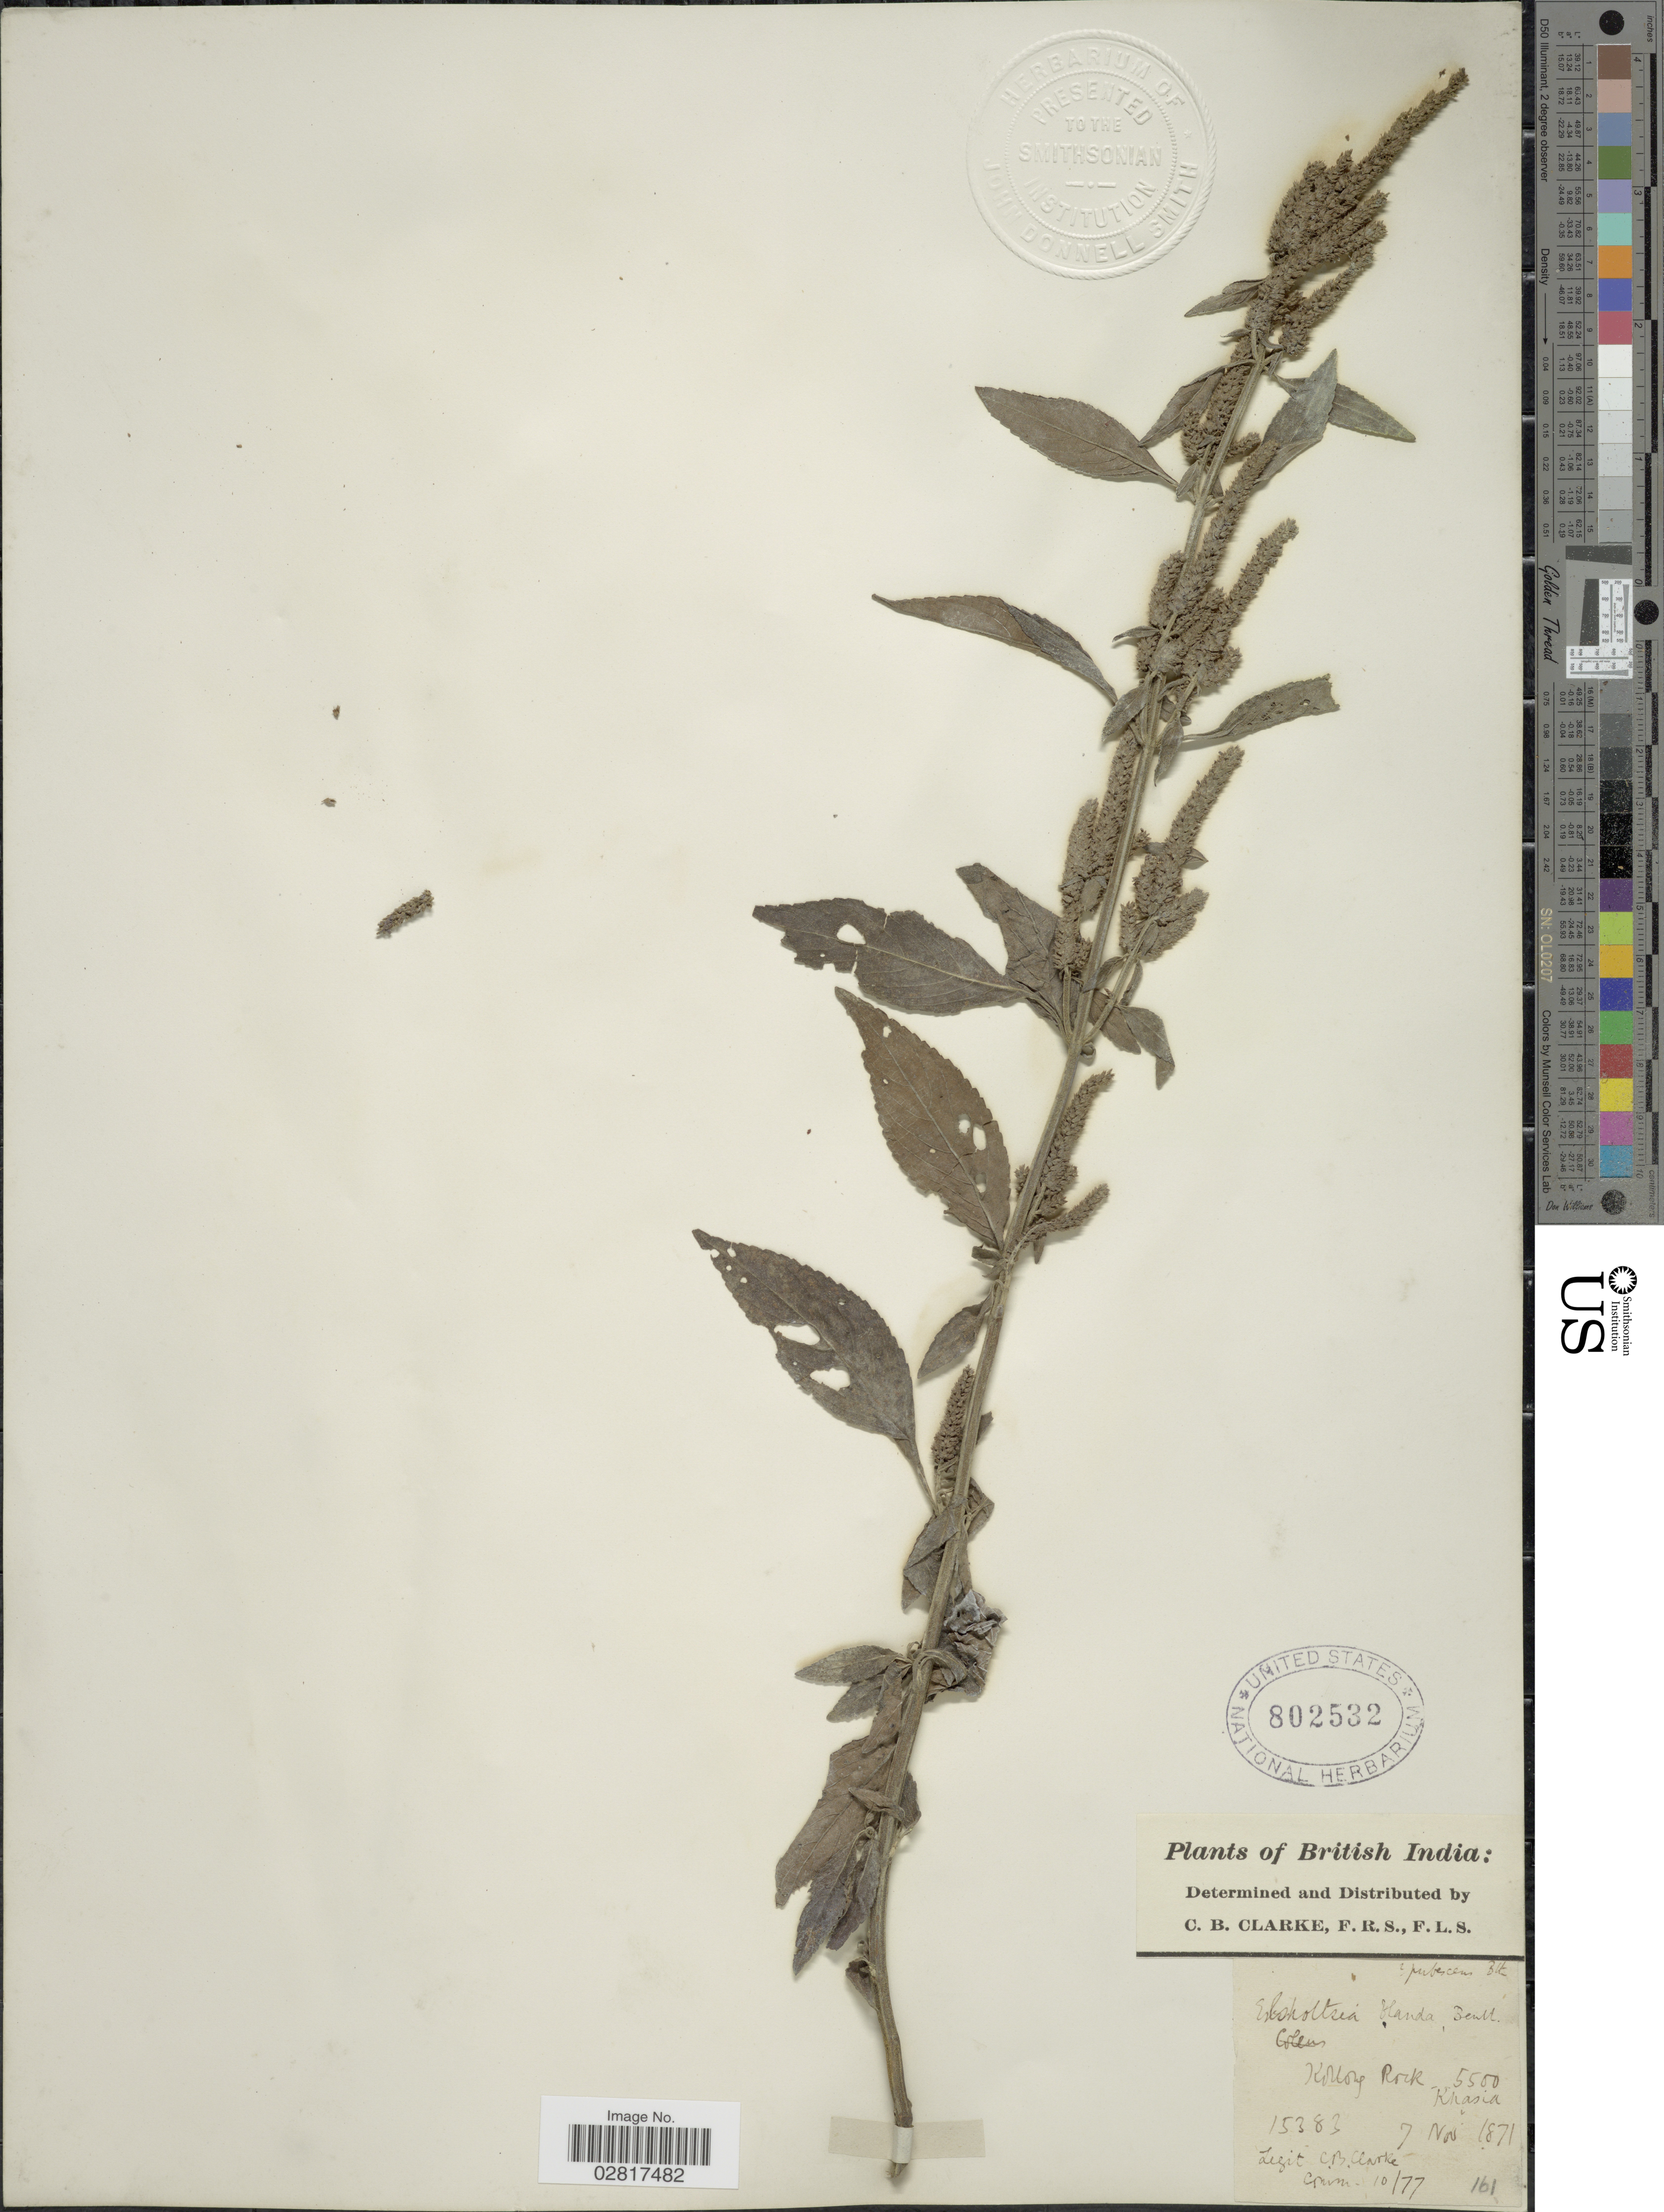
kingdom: Plantae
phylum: Tracheophyta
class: Magnoliopsida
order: Lamiales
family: Lamiaceae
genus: Elsholtzia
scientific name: Elsholtzia blanda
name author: (Benth.) Benth.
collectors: C. B. Clarke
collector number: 15383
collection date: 1871-11-07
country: India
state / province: Meghalaya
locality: British India, Kollong Rock, Khasia.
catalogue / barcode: US 802532